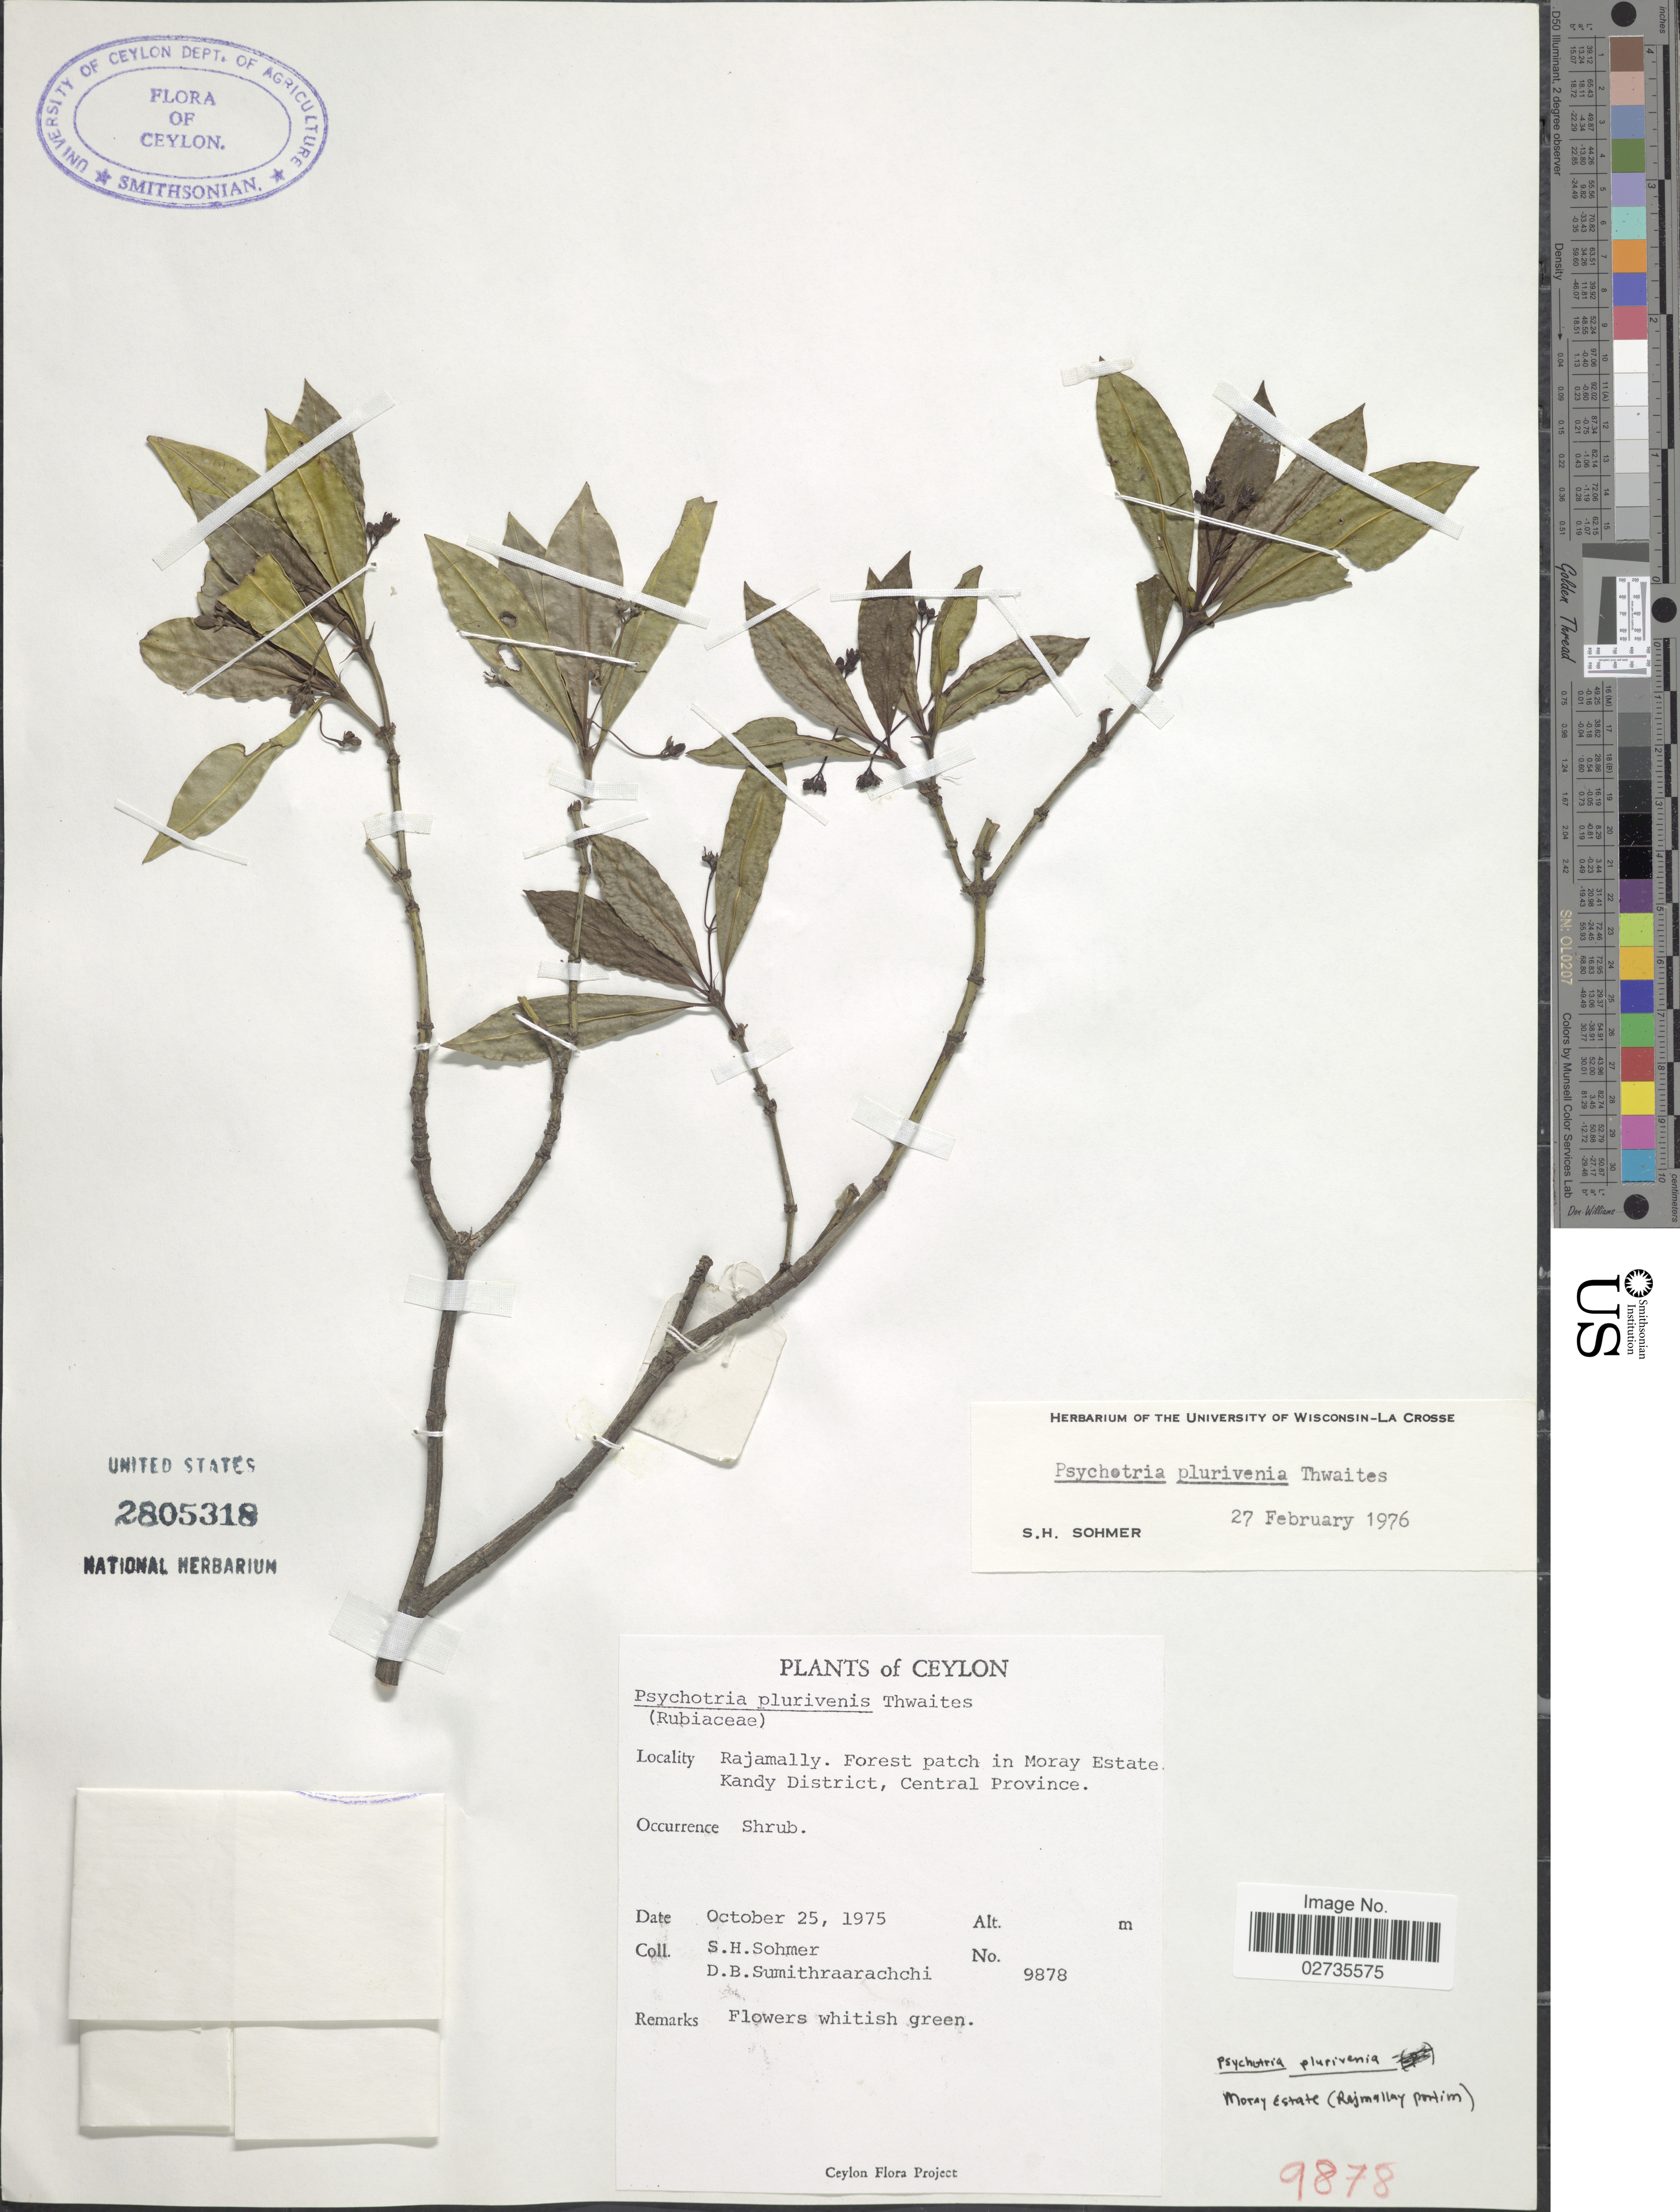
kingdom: Plantae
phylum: Tracheophyta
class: Magnoliopsida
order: Gentianales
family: Rubiaceae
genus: Psychotria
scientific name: Psychotria plurivenia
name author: Thwaites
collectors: S. H. Sohmer & D. B. Sumithraarachchi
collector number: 9878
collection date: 1975-10-25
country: Sri Lanka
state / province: Central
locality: Ceylon. Rajamally. Forest patch in Moray Estate. Kandy District.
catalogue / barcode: US 2805318